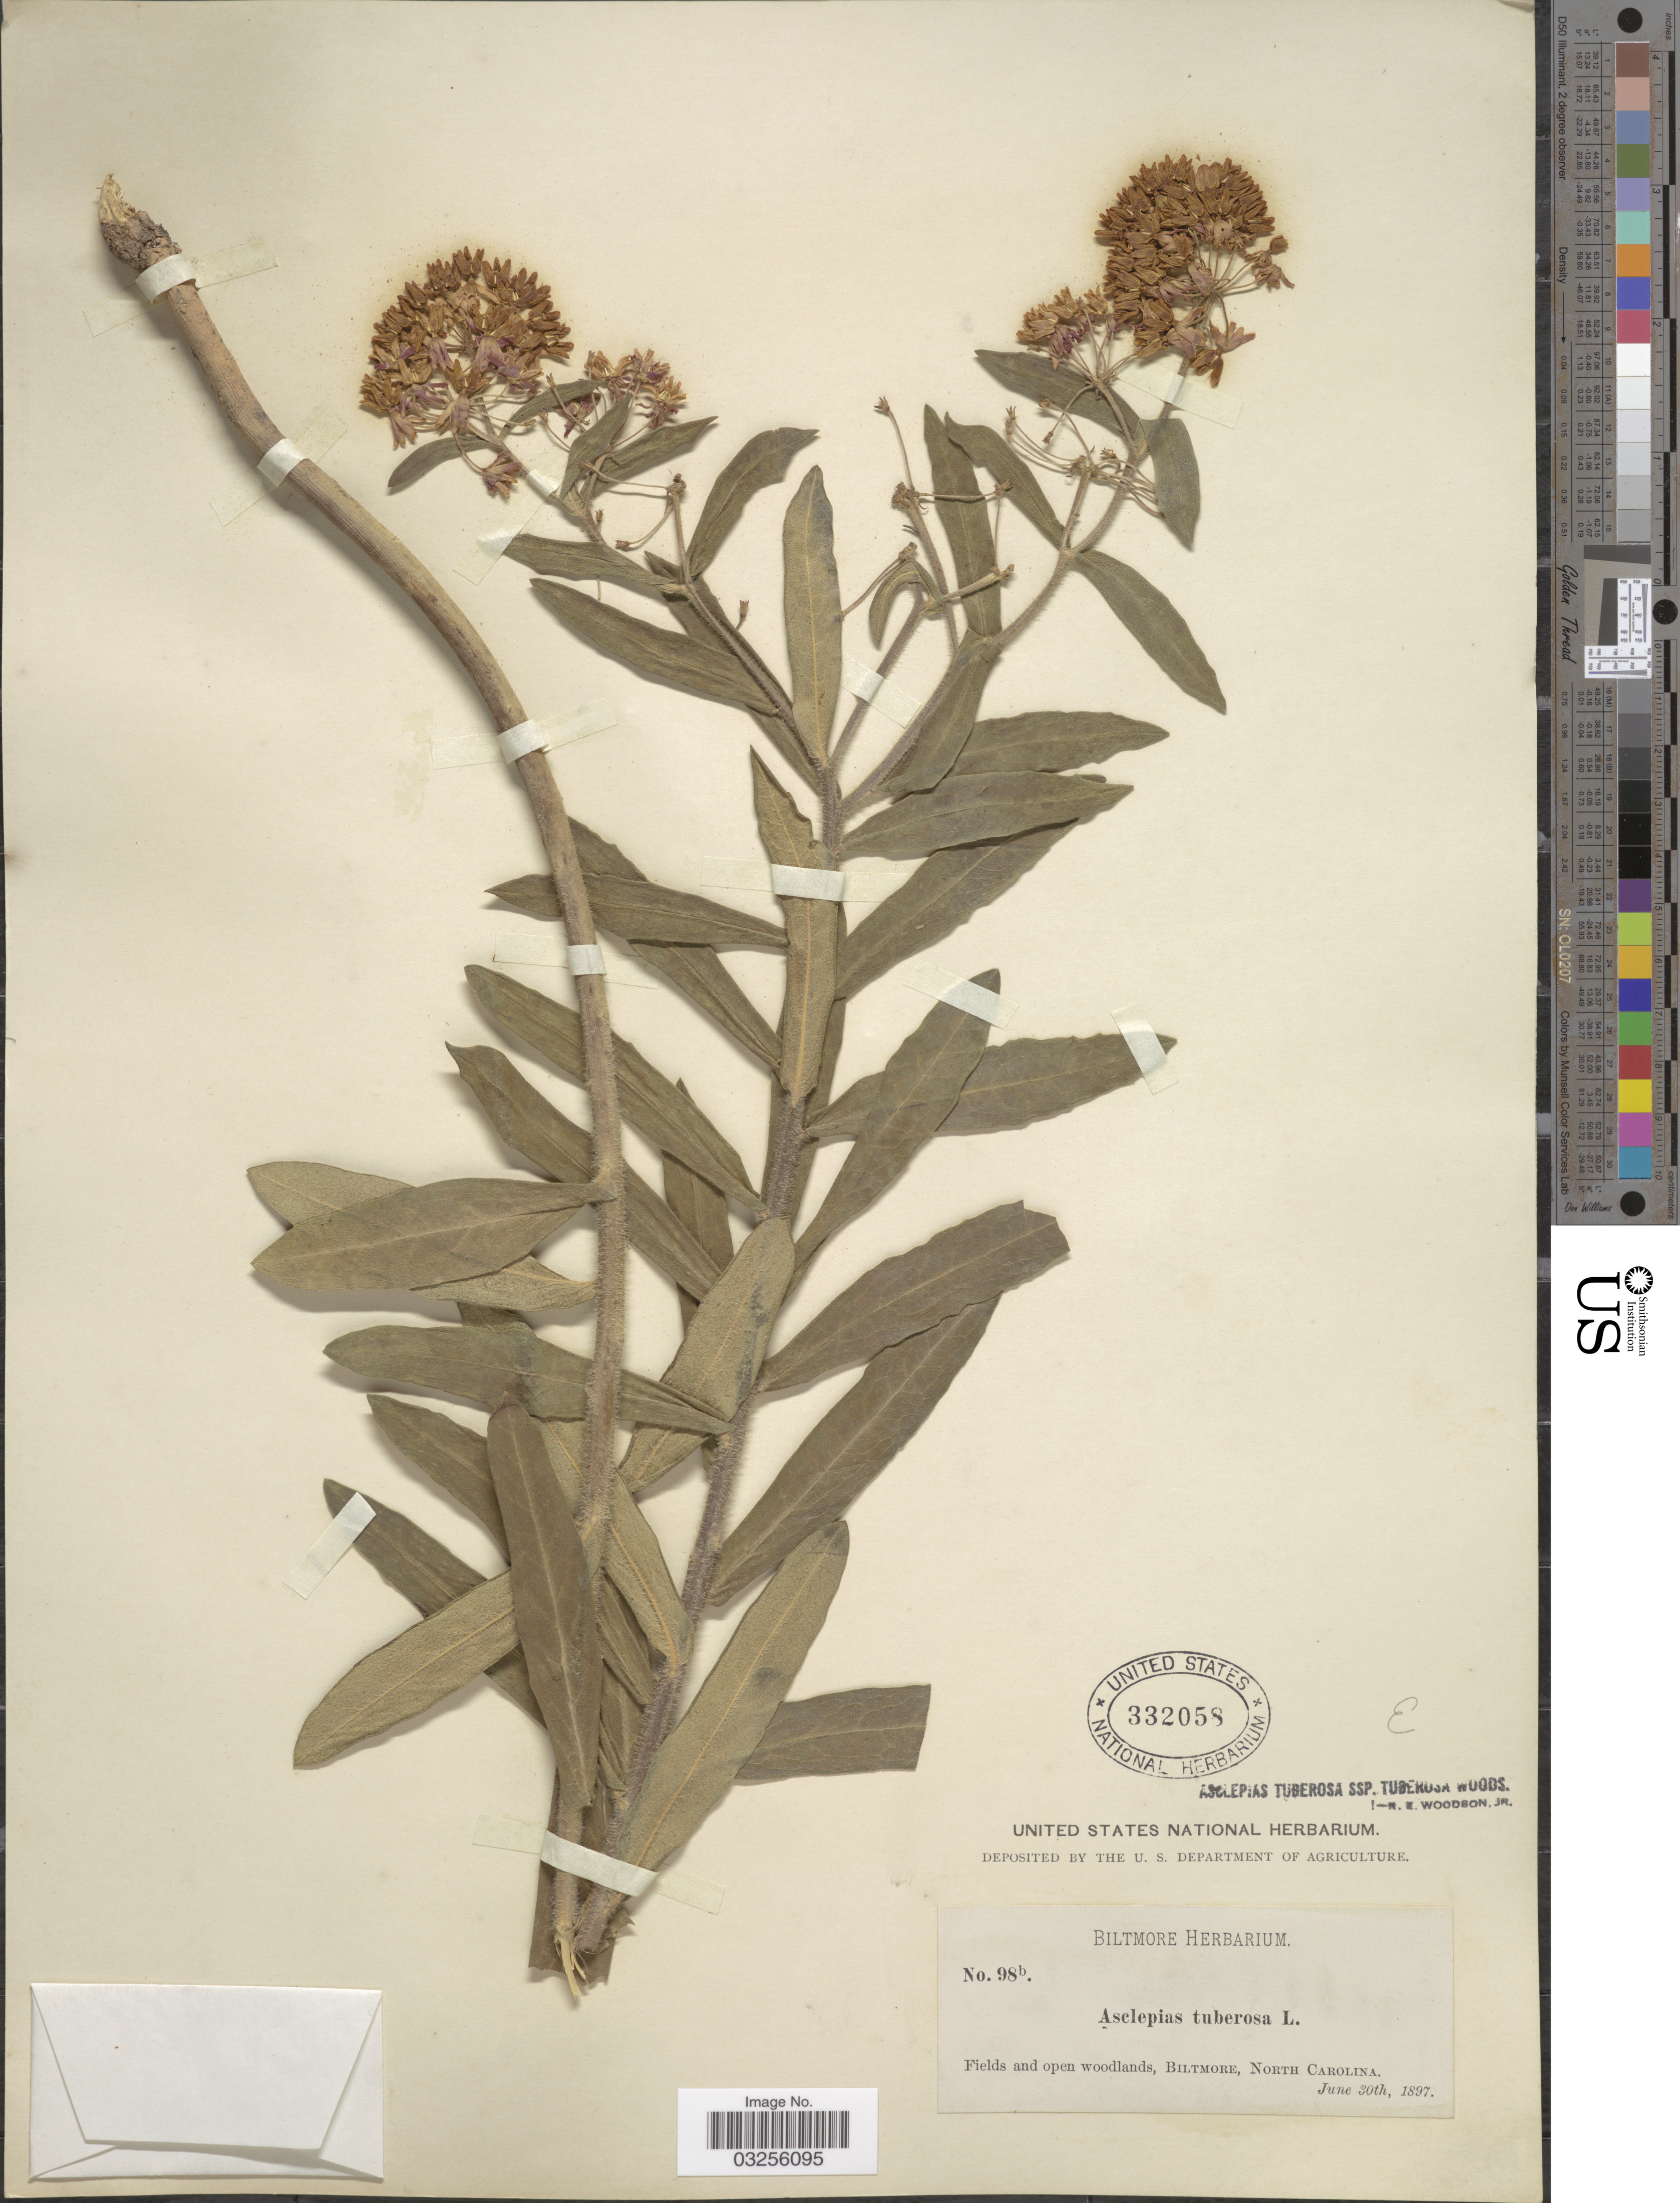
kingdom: Plantae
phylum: Tracheophyta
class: Magnoliopsida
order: Gentianales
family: Apocynaceae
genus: Asclepias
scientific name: Asclepias tuberosa subsp. tuberosa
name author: L.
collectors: ex herb. Biltmore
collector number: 98b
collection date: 1897-06-30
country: United States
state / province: North Carolina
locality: Fields and open woodlands, Biltmore.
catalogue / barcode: US 332058